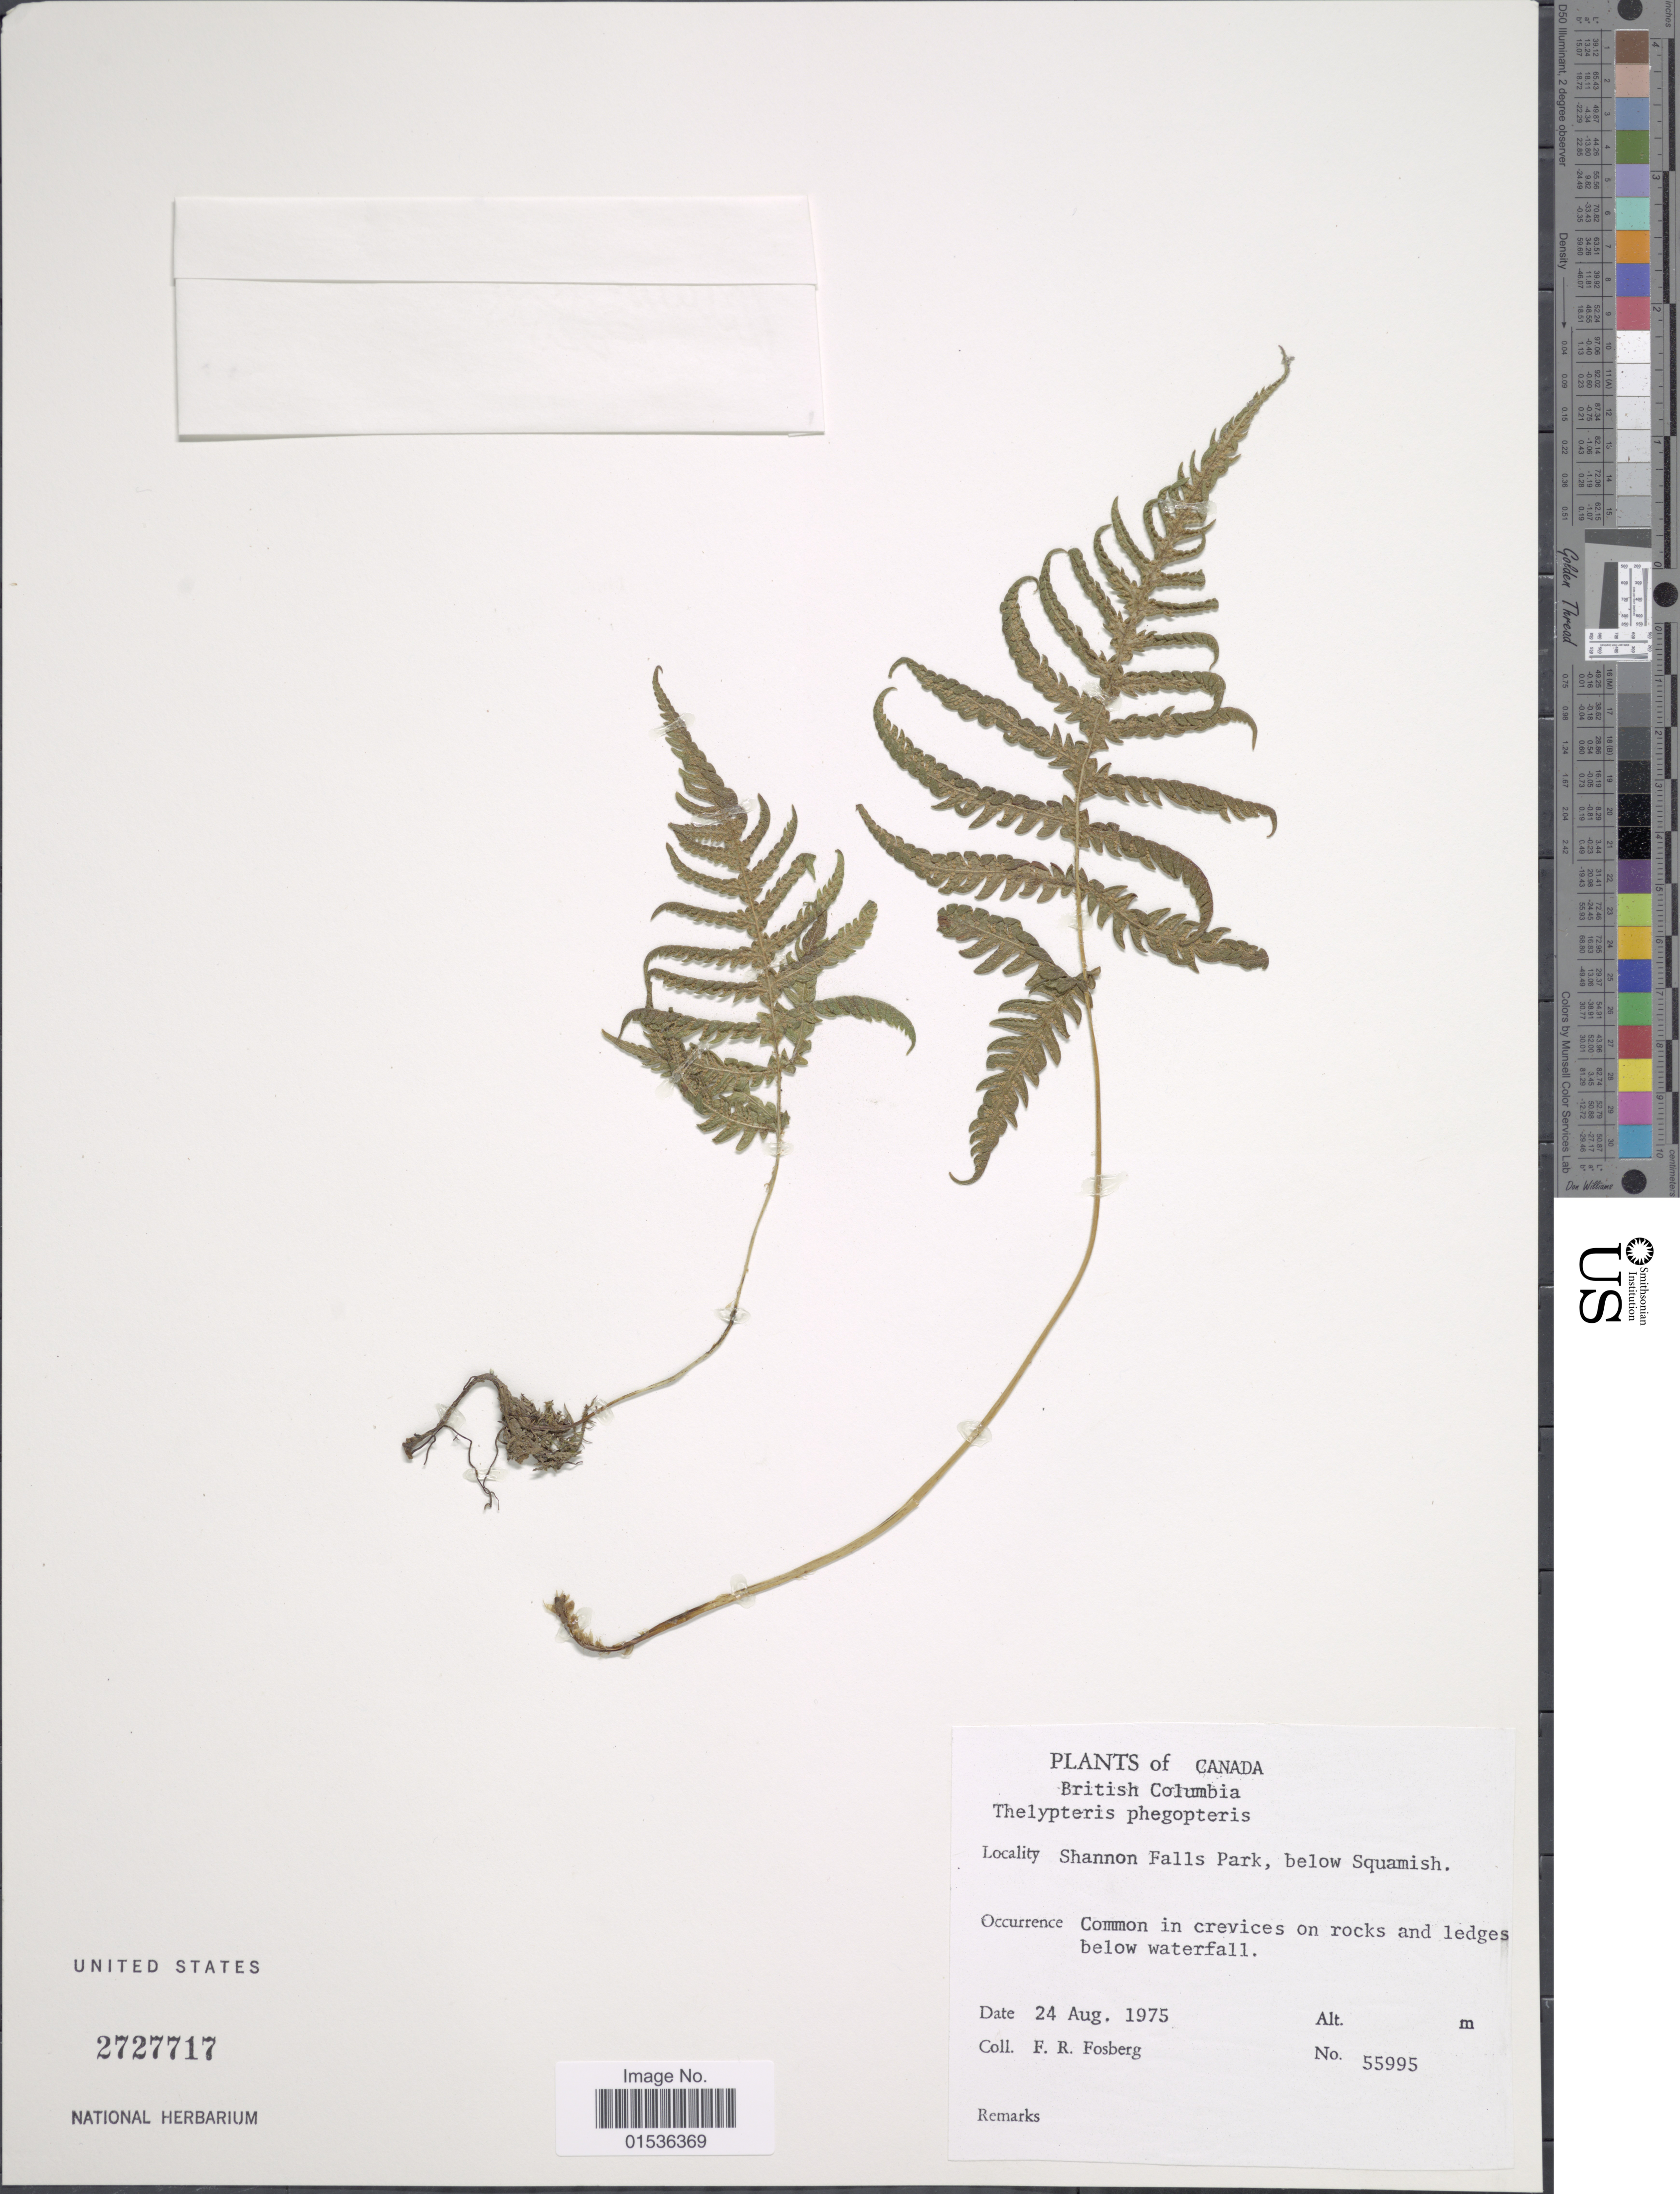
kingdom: Plantae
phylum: Tracheophyta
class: Polypodiopsida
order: Polypodiales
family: Thelypteridaceae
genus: Phegopteris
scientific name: Phegopteris connectilis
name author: (Michx.) Watt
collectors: A. Fosberg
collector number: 55995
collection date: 1975-08-24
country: Canada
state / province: British Columbia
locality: Canada, Bristish Columbia. Shannon Falls Park, below Squamish.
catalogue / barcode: US 2727717